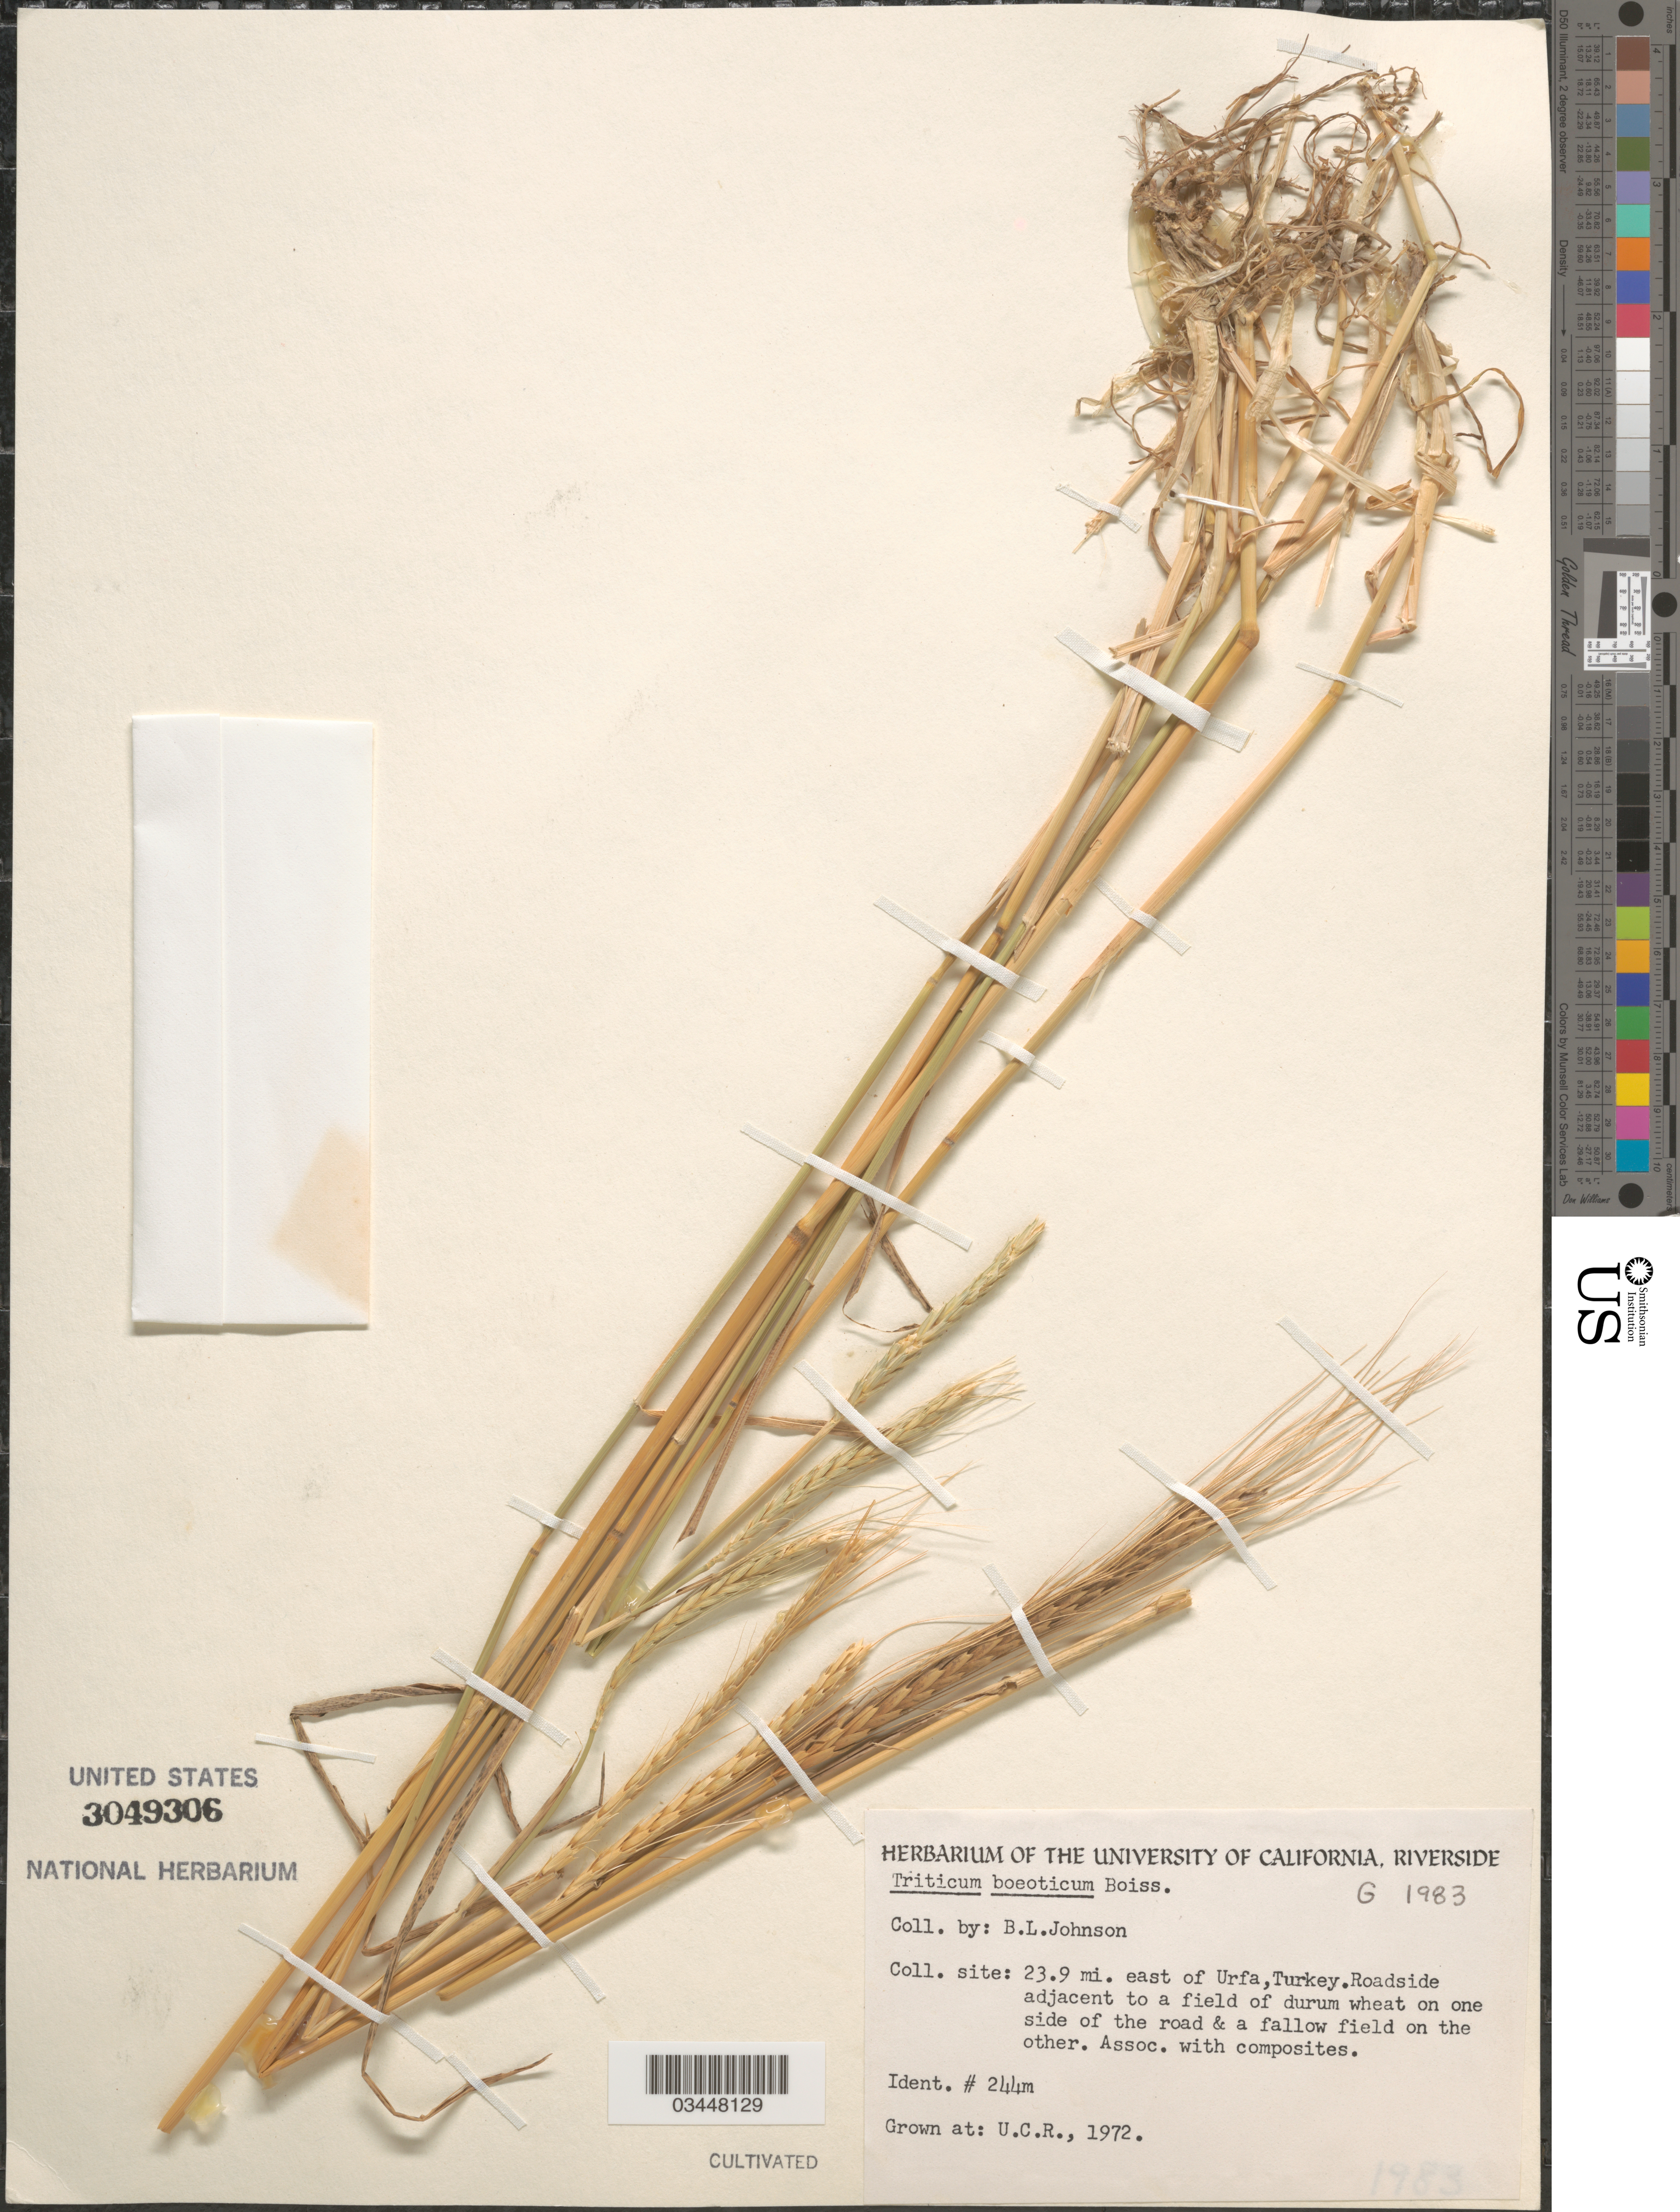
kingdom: Plantae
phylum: Tracheophyta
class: Liliopsida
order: Poales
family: Poaceae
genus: Triticum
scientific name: Triticum boeoticum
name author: Boiss.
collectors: ex herb. Univ. of California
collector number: G1983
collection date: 1972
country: United States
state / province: California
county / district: Riverside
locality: U.C.R.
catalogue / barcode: US 3049306